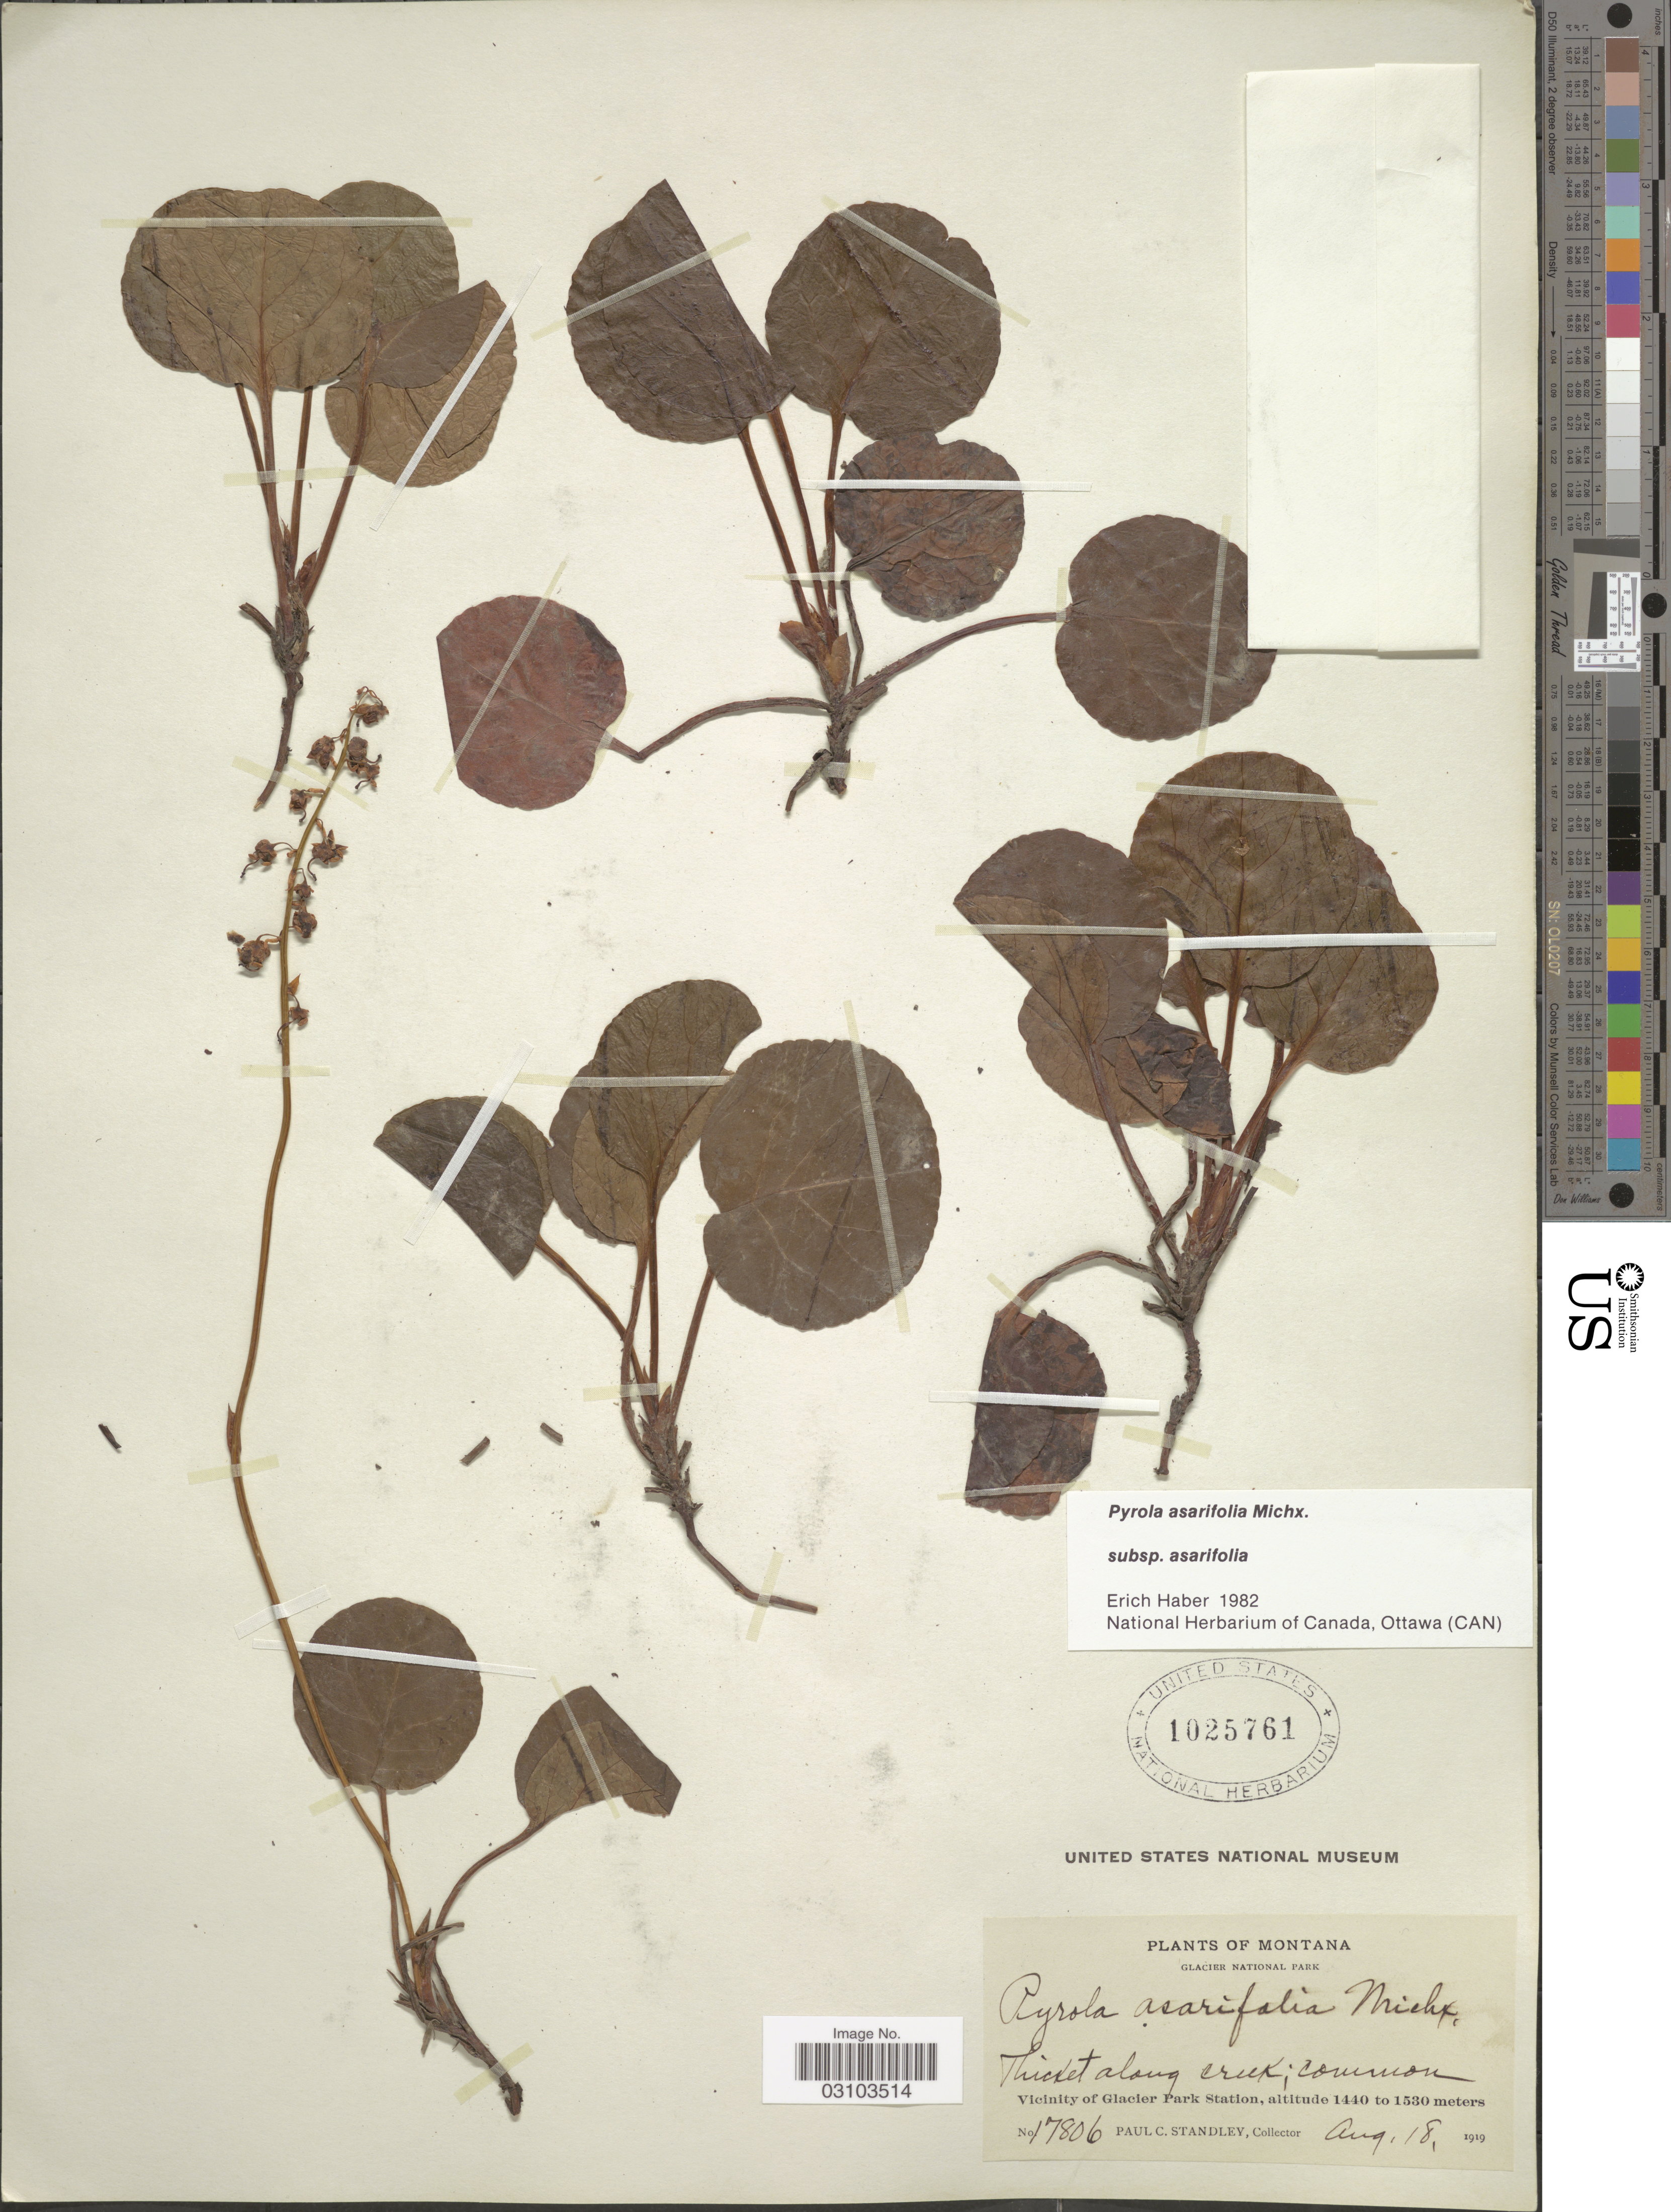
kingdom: Plantae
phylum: Tracheophyta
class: Magnoliopsida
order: Ericales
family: Ericaceae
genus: Pyrola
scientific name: Pyrola asarifolia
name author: Michx.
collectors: P. C. Standley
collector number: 17806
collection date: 1919-08-18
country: United States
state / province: Montana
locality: Glacier National Park, Thicket along creek; Vicinity of Glacier Park Station.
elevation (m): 1440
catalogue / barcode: US 1025761